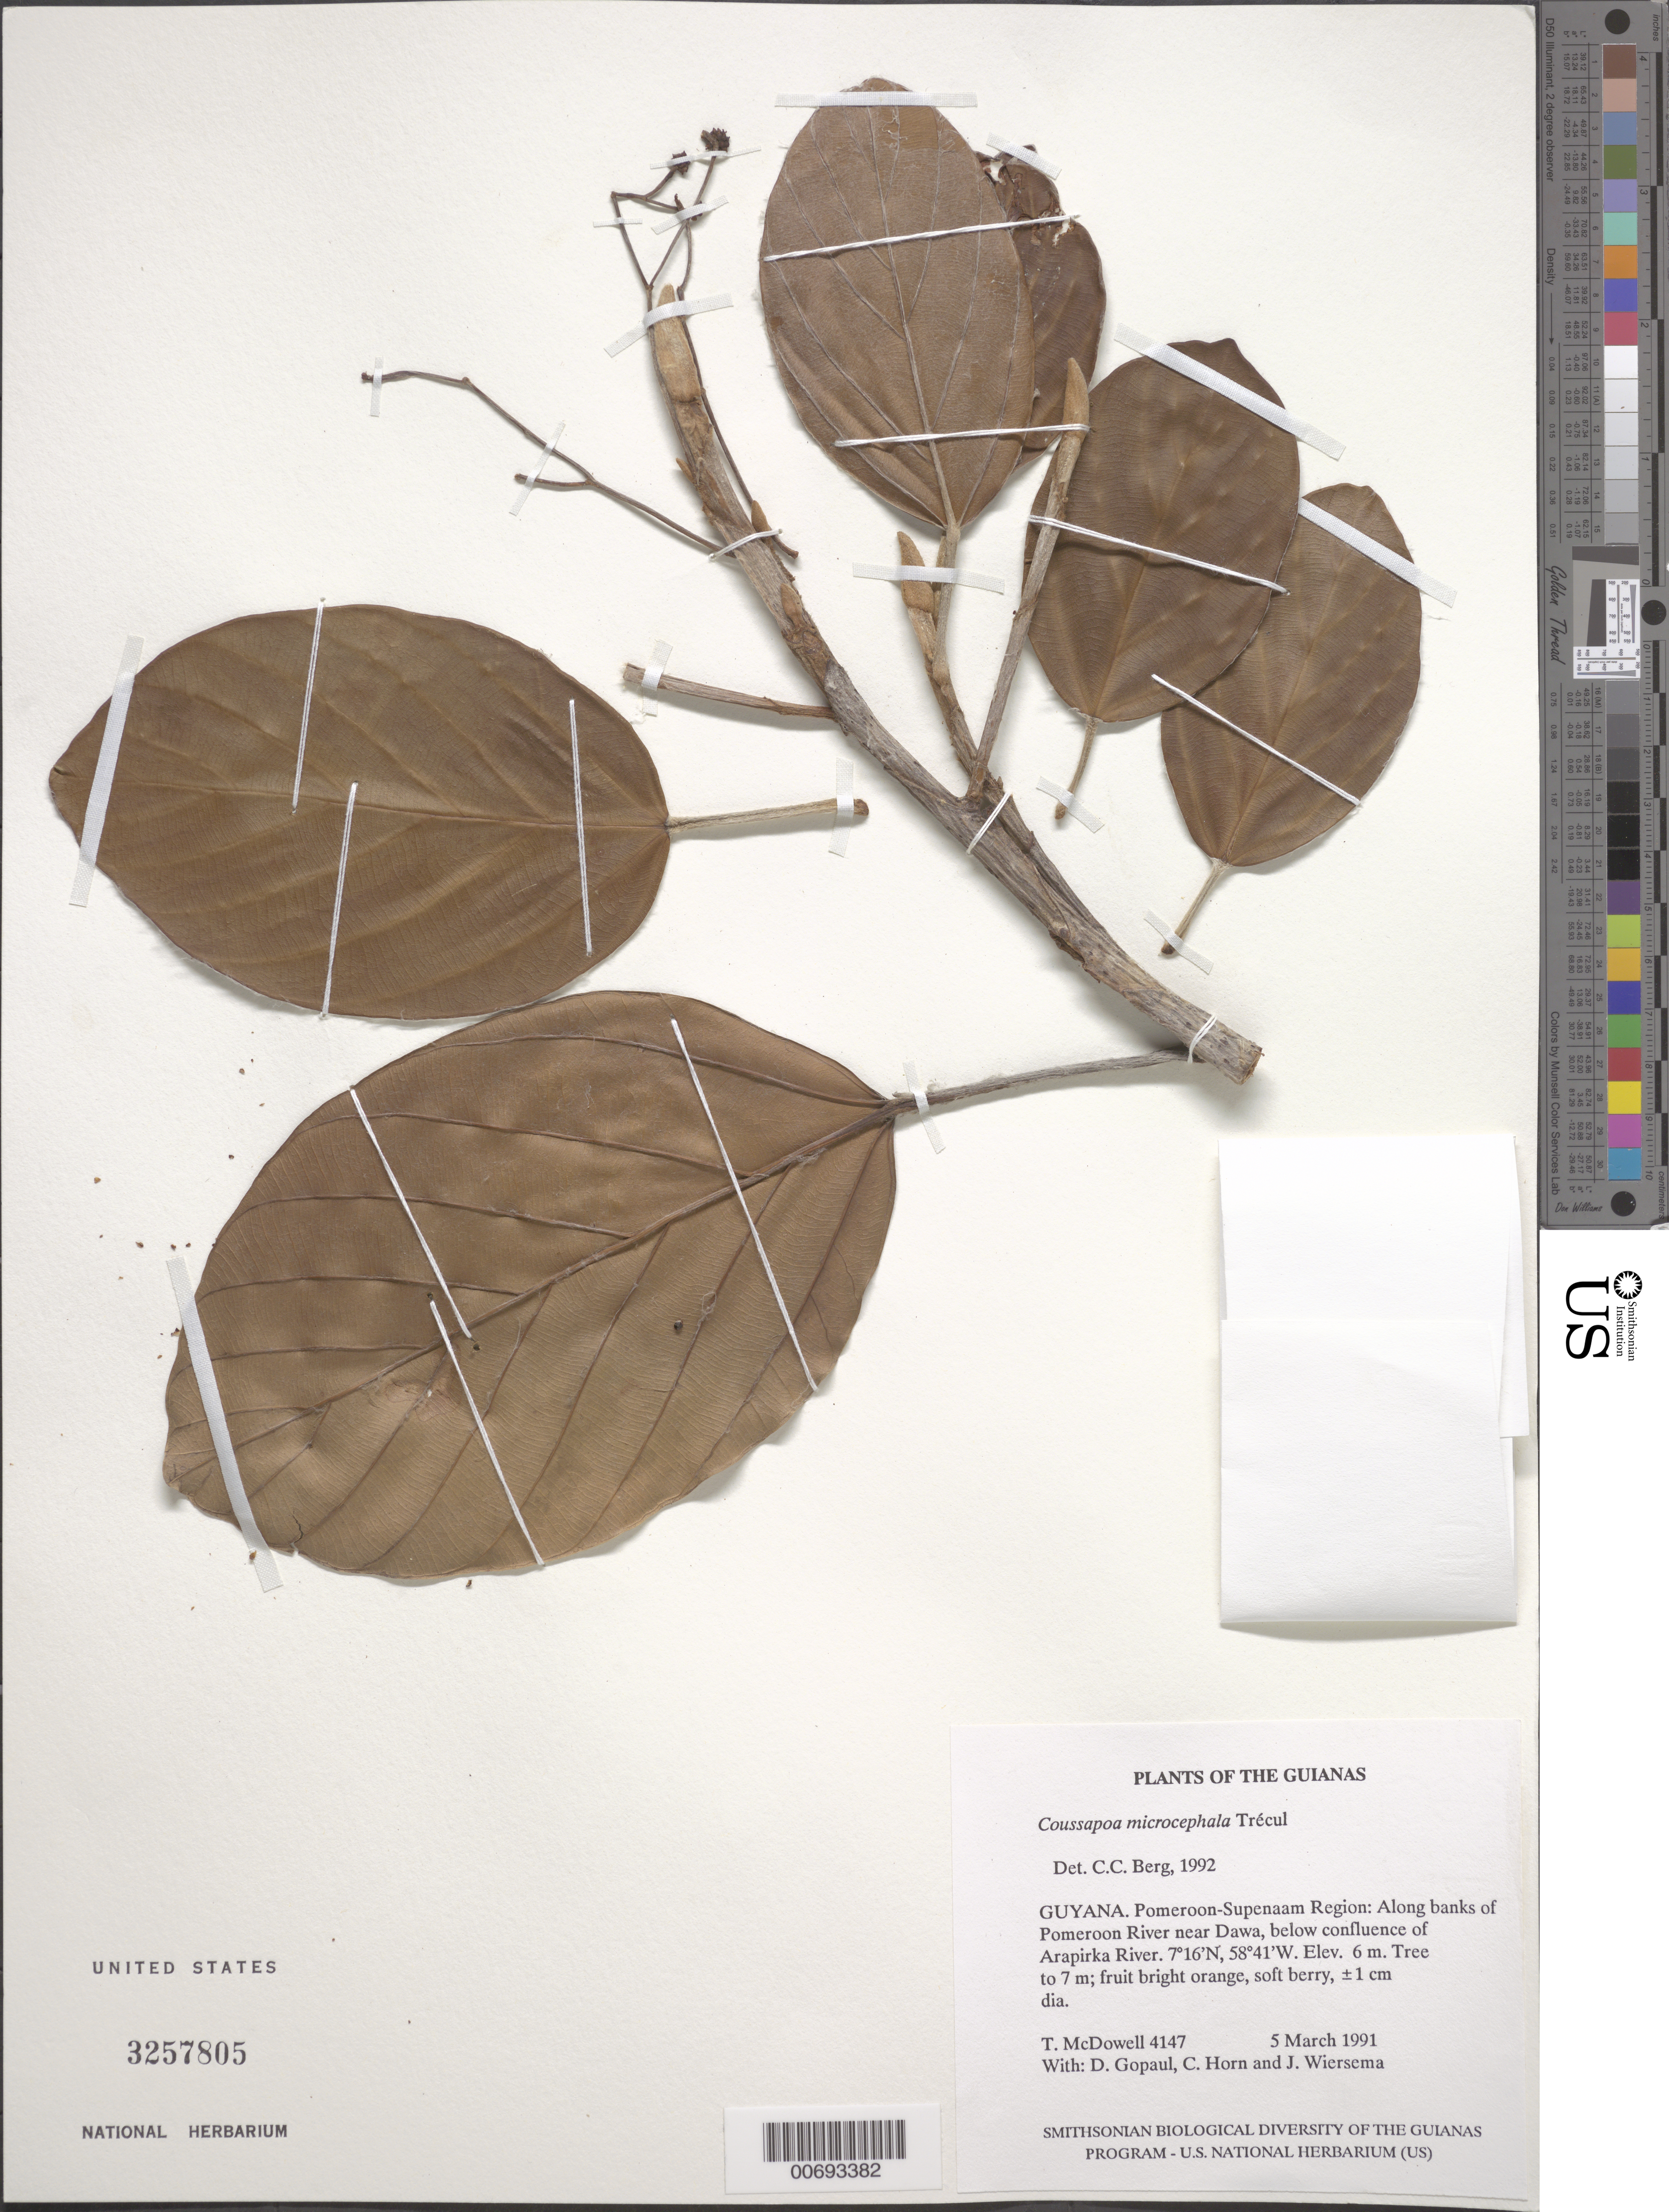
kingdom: Plantae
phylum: Tracheophyta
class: Magnoliopsida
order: Rosales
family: Urticaceae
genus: Coussapoa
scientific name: Coussapoa microcephala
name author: Trécul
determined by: Berg, C. C.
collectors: T. McDowell, D. Gopaul, C. N. Horn & J. H. Wiersema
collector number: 4147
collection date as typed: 6 March 1991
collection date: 1991-03-06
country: Guyana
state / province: Pomeroon-Supenaam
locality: Pomeroon River near Dawa, below confluence of Arapirka River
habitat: Along banks of river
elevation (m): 6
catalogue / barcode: US 3257805